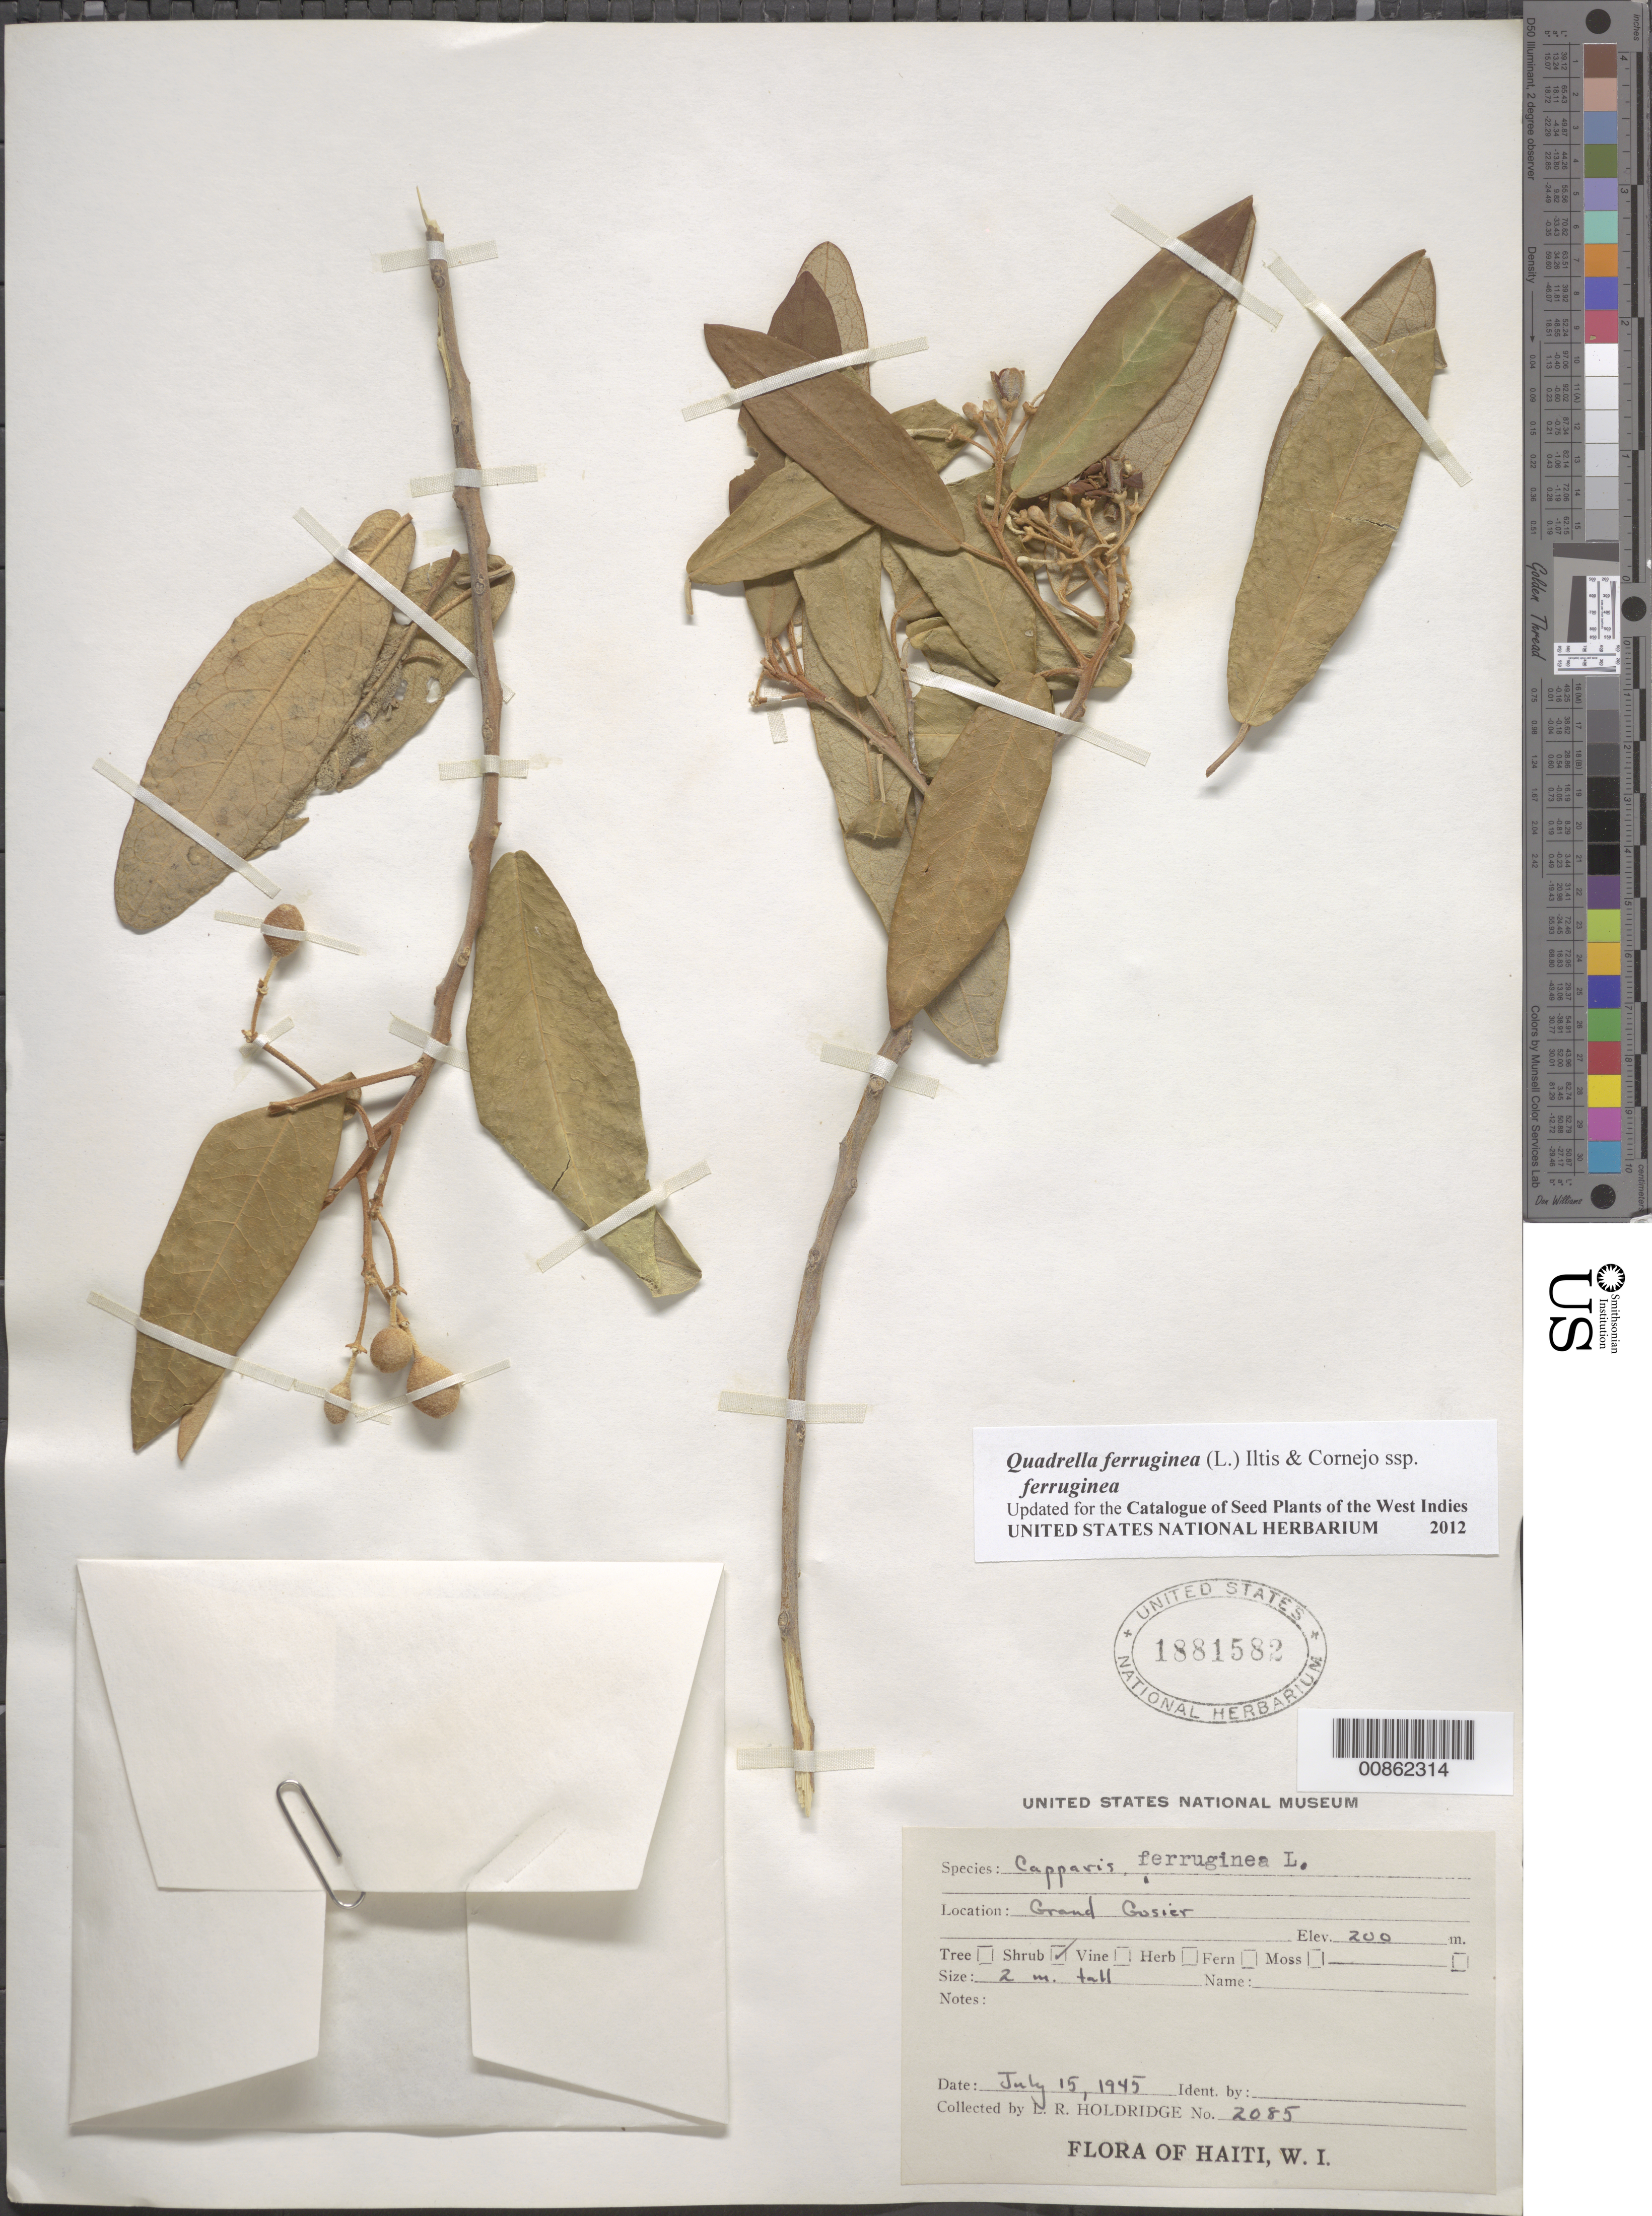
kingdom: Plantae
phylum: Tracheophyta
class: Magnoliopsida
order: Brassicales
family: Capparaceae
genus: Quadrella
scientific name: Quadrella ferruginea subsp. ferruginea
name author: (L.) Cornejo & Iltis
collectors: L. Holdridge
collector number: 2085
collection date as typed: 15 Jul 1945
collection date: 1945-07-15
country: Haiti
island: Hispaniola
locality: Grand Gosier.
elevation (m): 200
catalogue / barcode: US 1881582